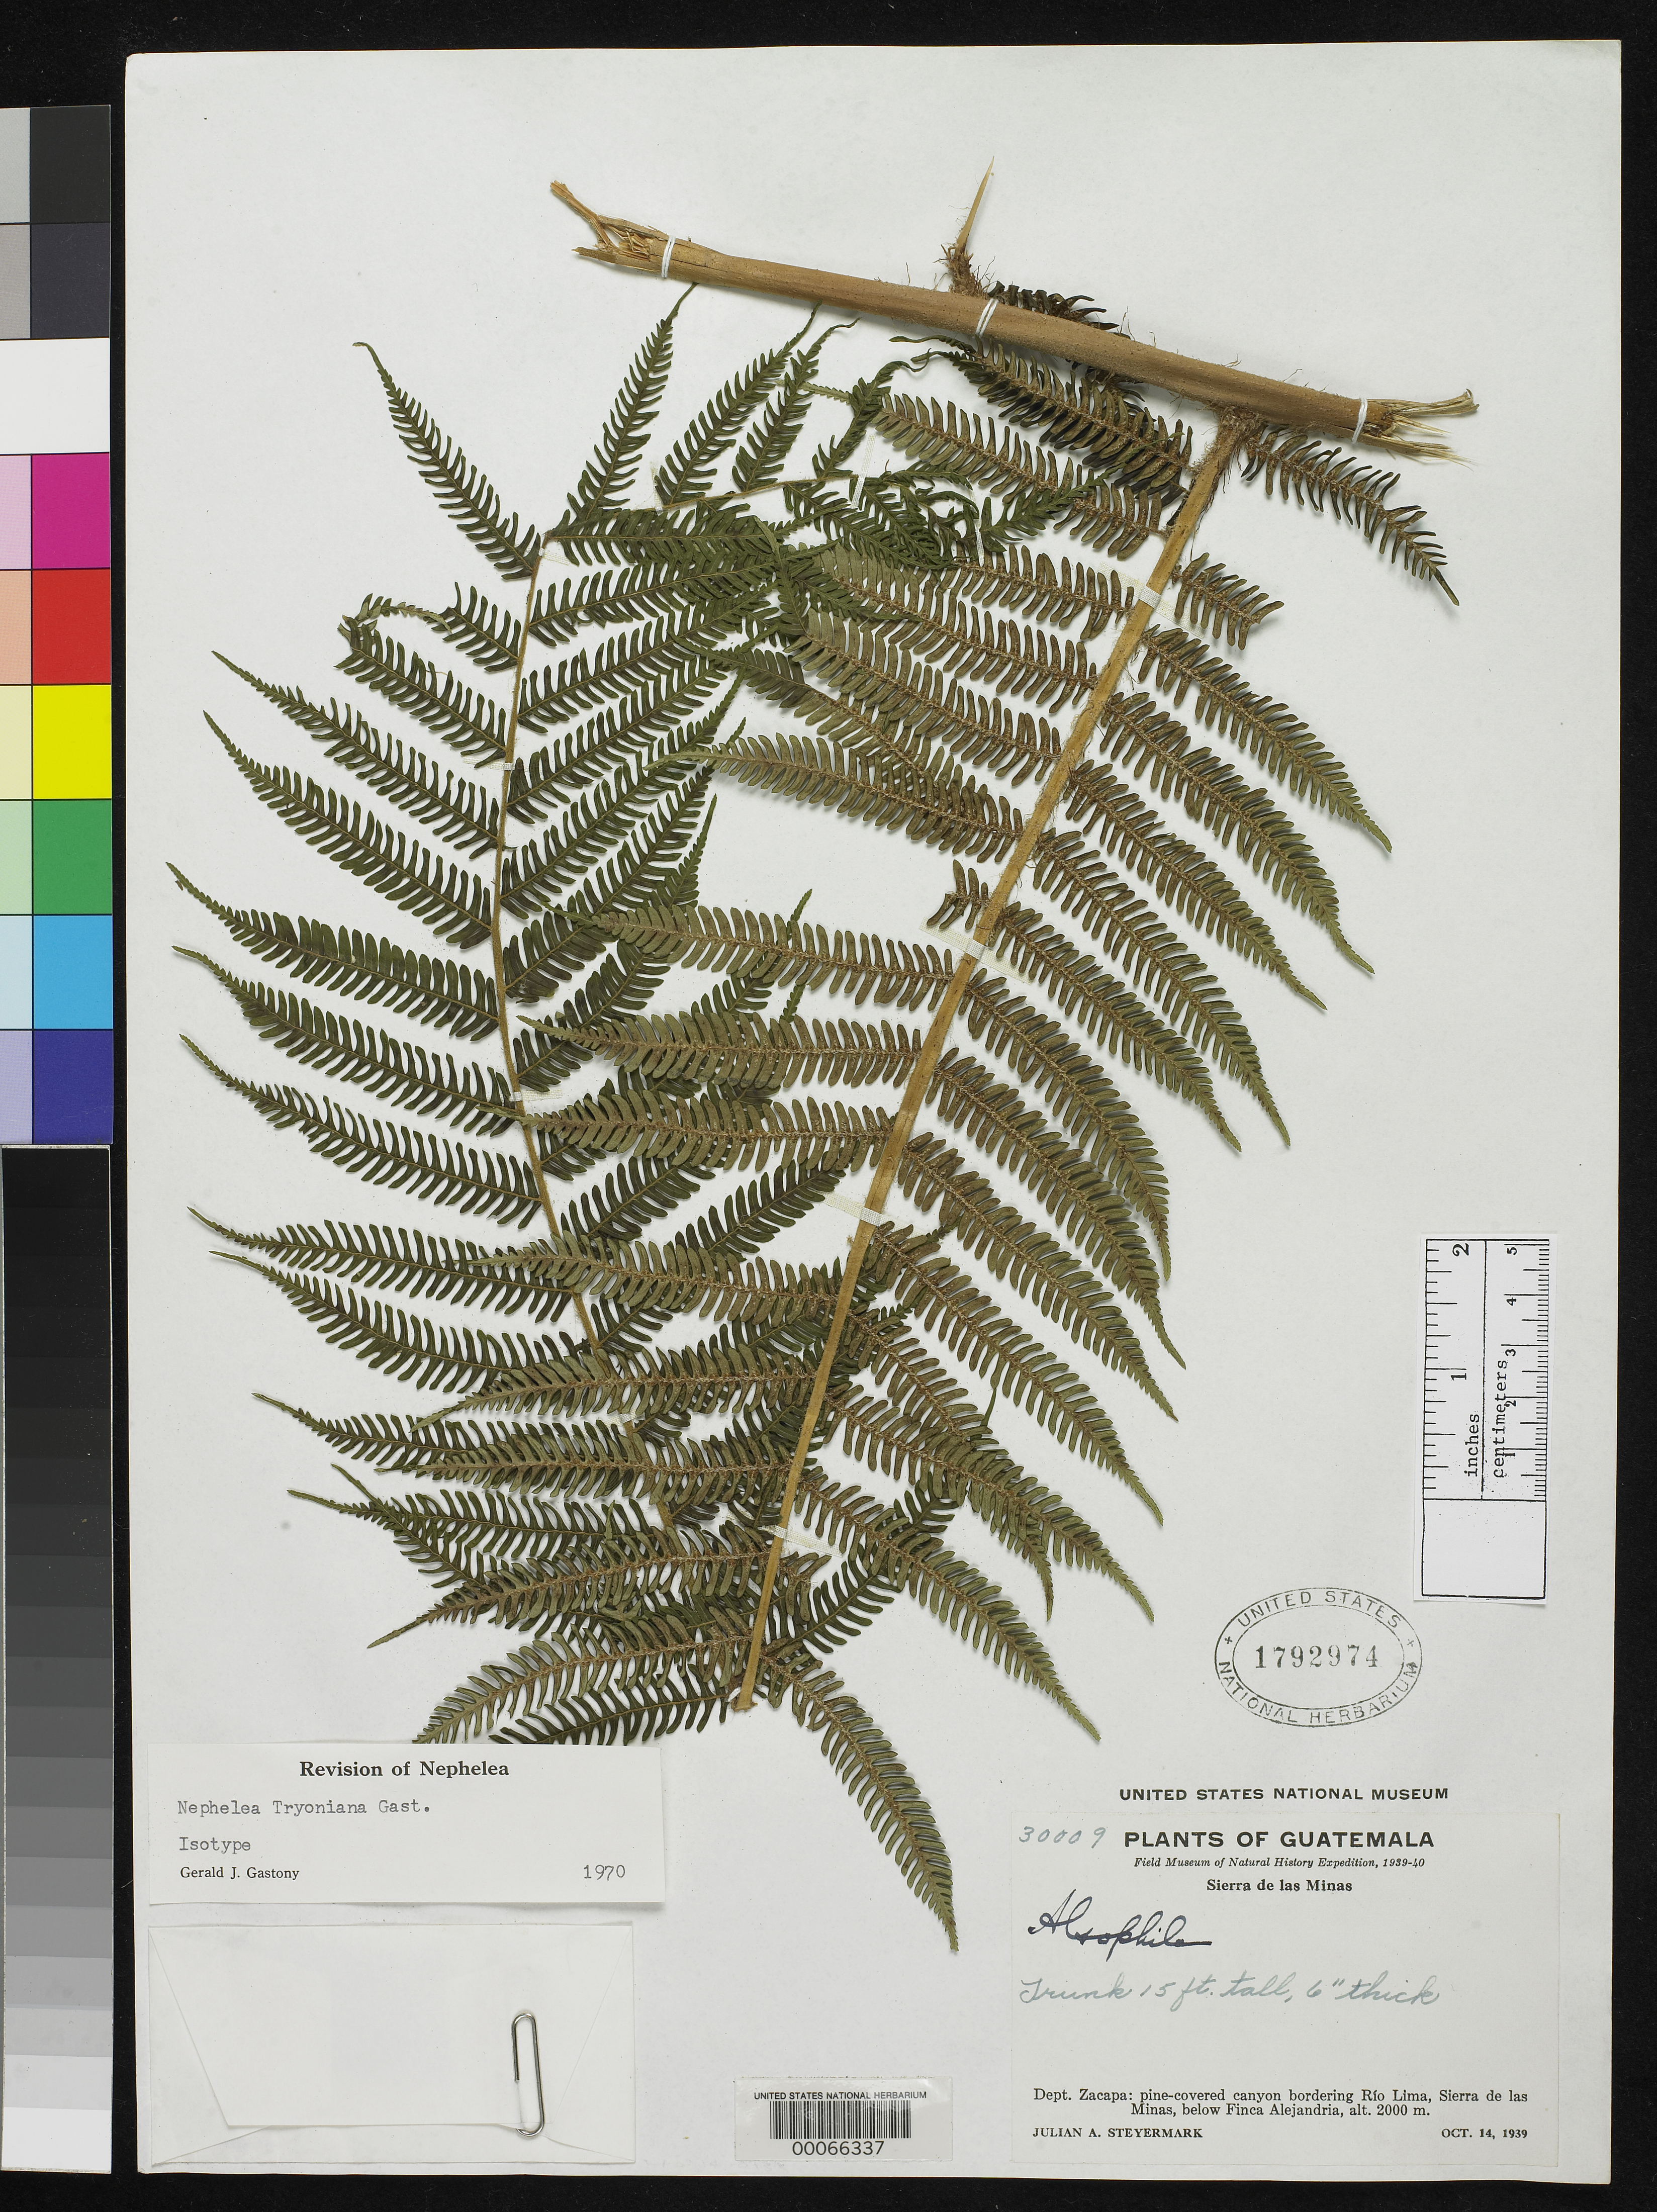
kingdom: Plantae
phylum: Tracheophyta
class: Polypodiopsida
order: Cyatheales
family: Cyatheaceae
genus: Nephelea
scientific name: Nephelea tryoniana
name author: Gastony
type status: Isotype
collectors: J. Steyermark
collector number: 30009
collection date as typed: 14 Oct 1939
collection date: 1939-10-14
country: Guatemala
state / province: Zacapa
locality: Sierra de Las Minas.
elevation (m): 2000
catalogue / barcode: US 1792974